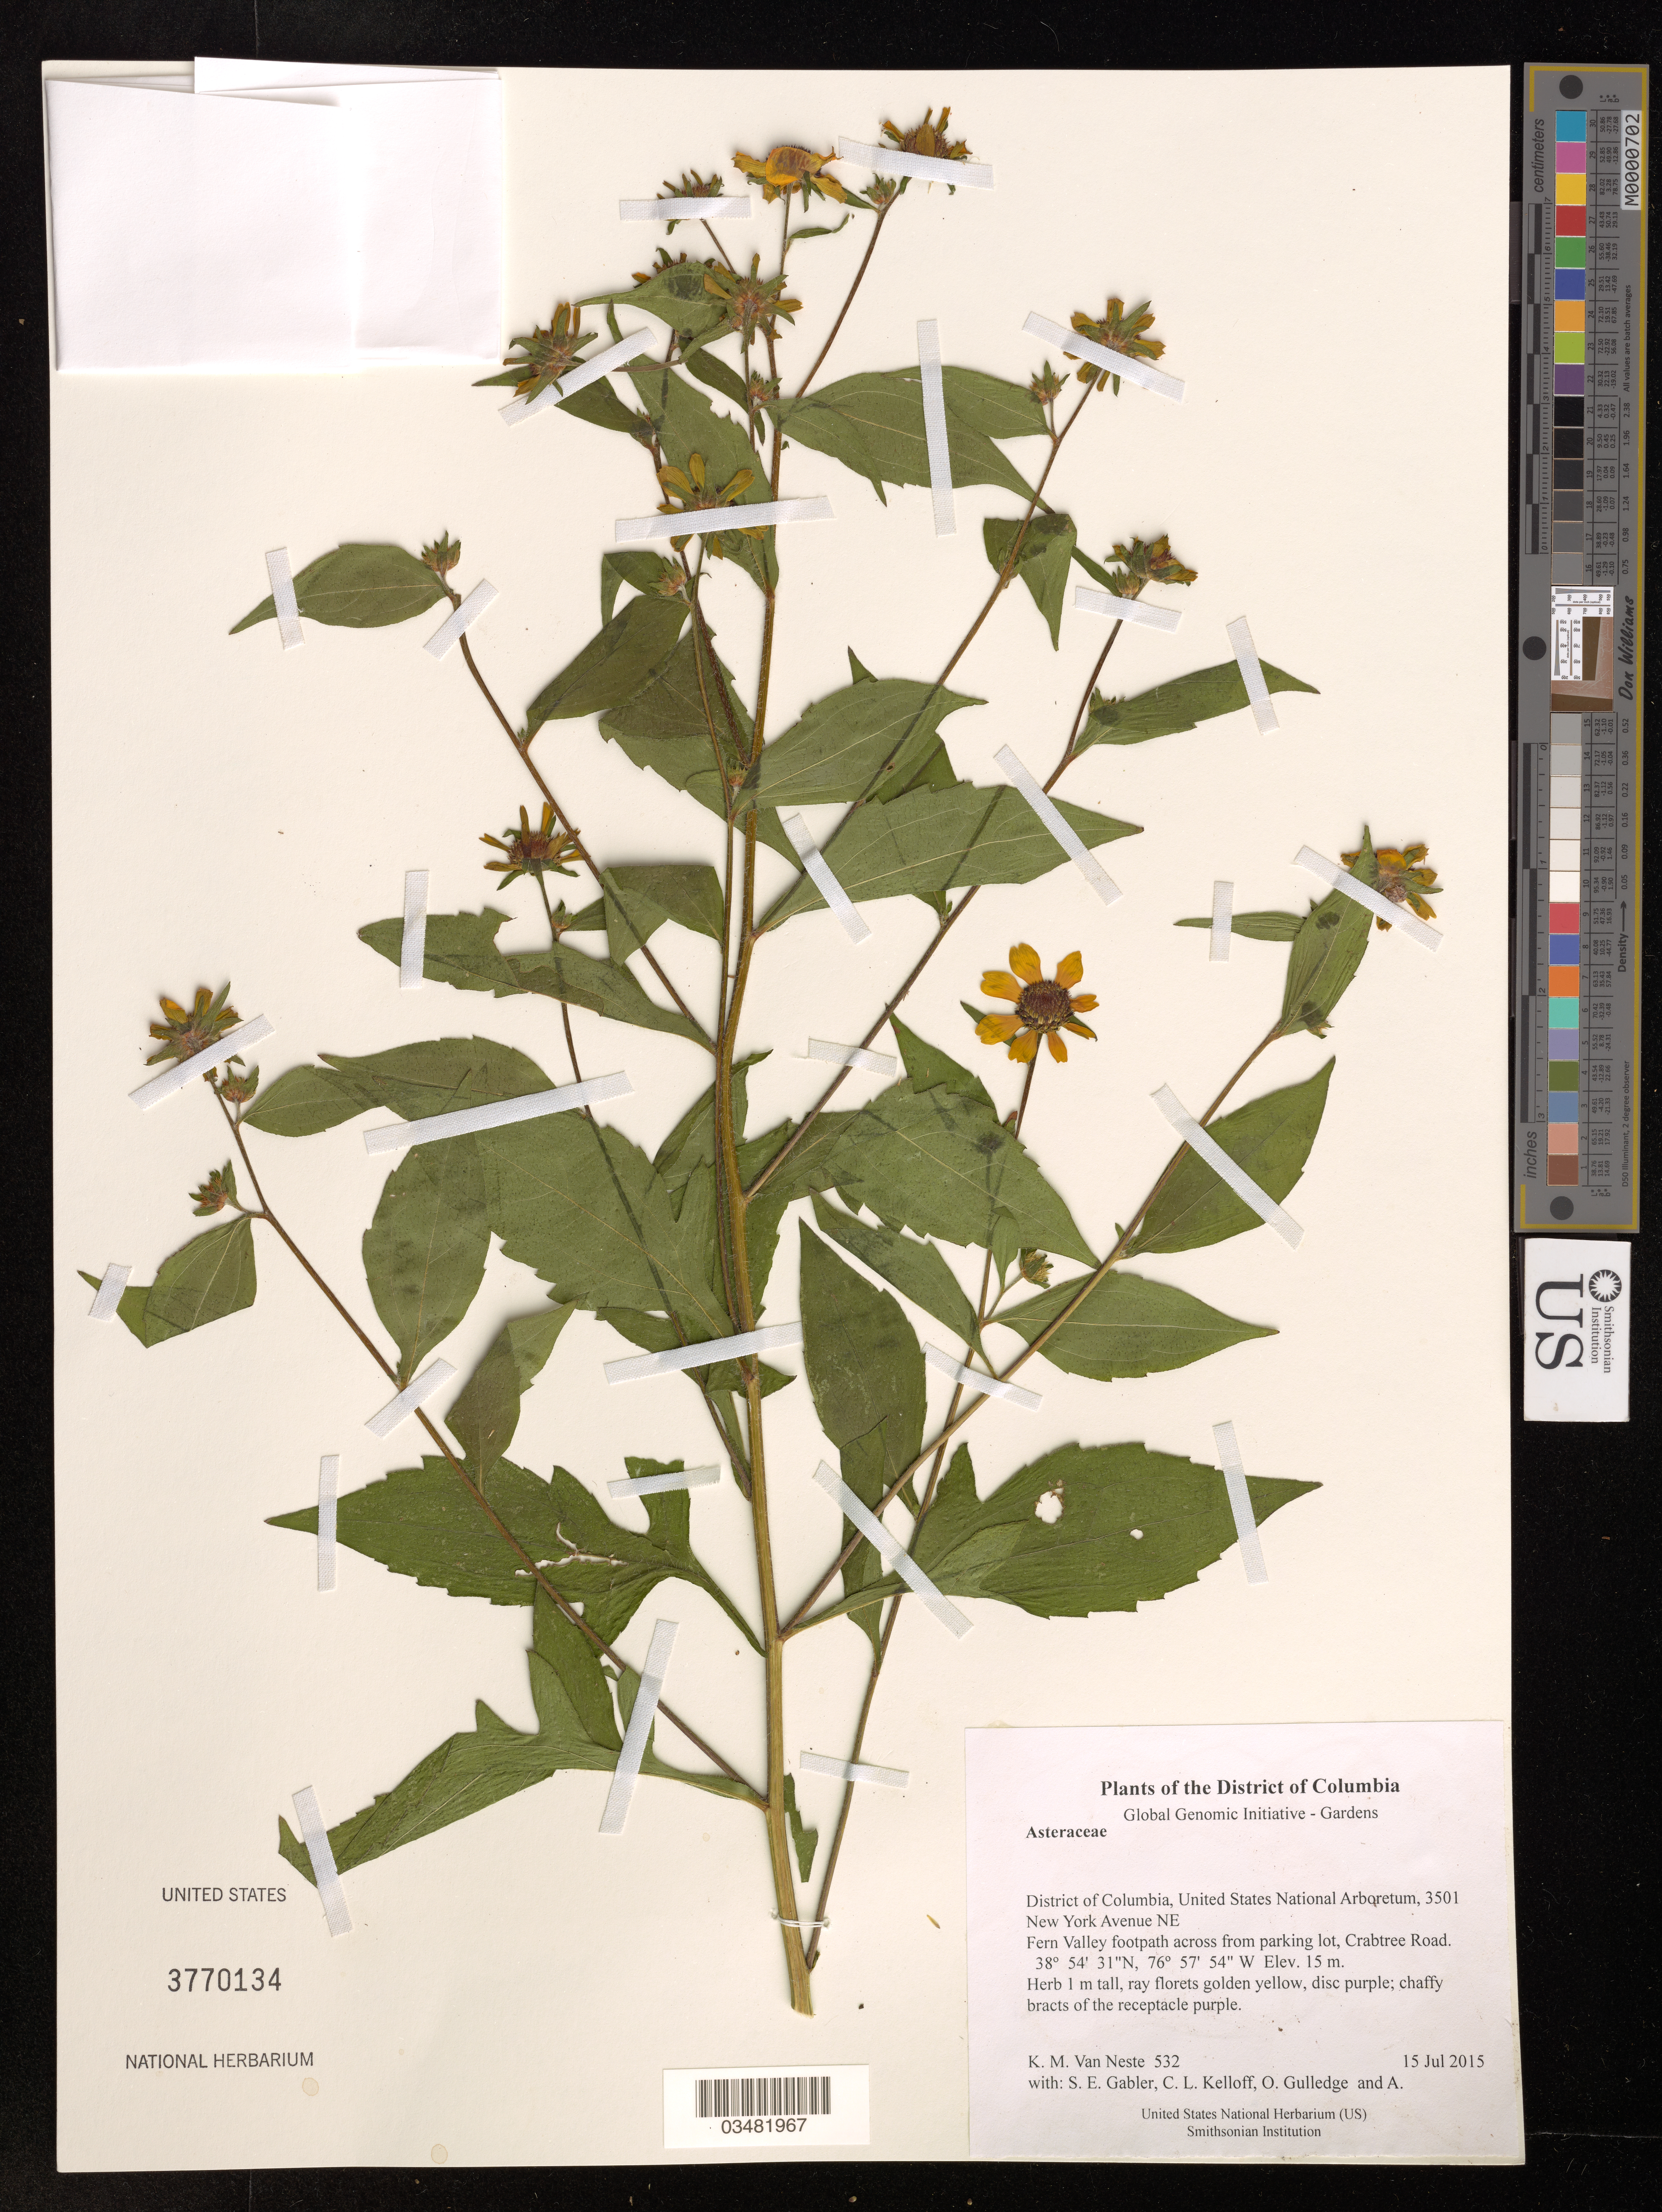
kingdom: Plantae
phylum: Tracheophyta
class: Magnoliopsida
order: Asterales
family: Asteraceae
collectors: K. M. Van Neste, S. E. Gabler, C. L. Kelloff, O. Gulledge & A. Hill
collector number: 532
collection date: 2015-07-15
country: United States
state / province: District of Columbia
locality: United States National Arboretum, 3501 New York Avenue NE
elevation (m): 15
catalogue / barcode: US 3770134